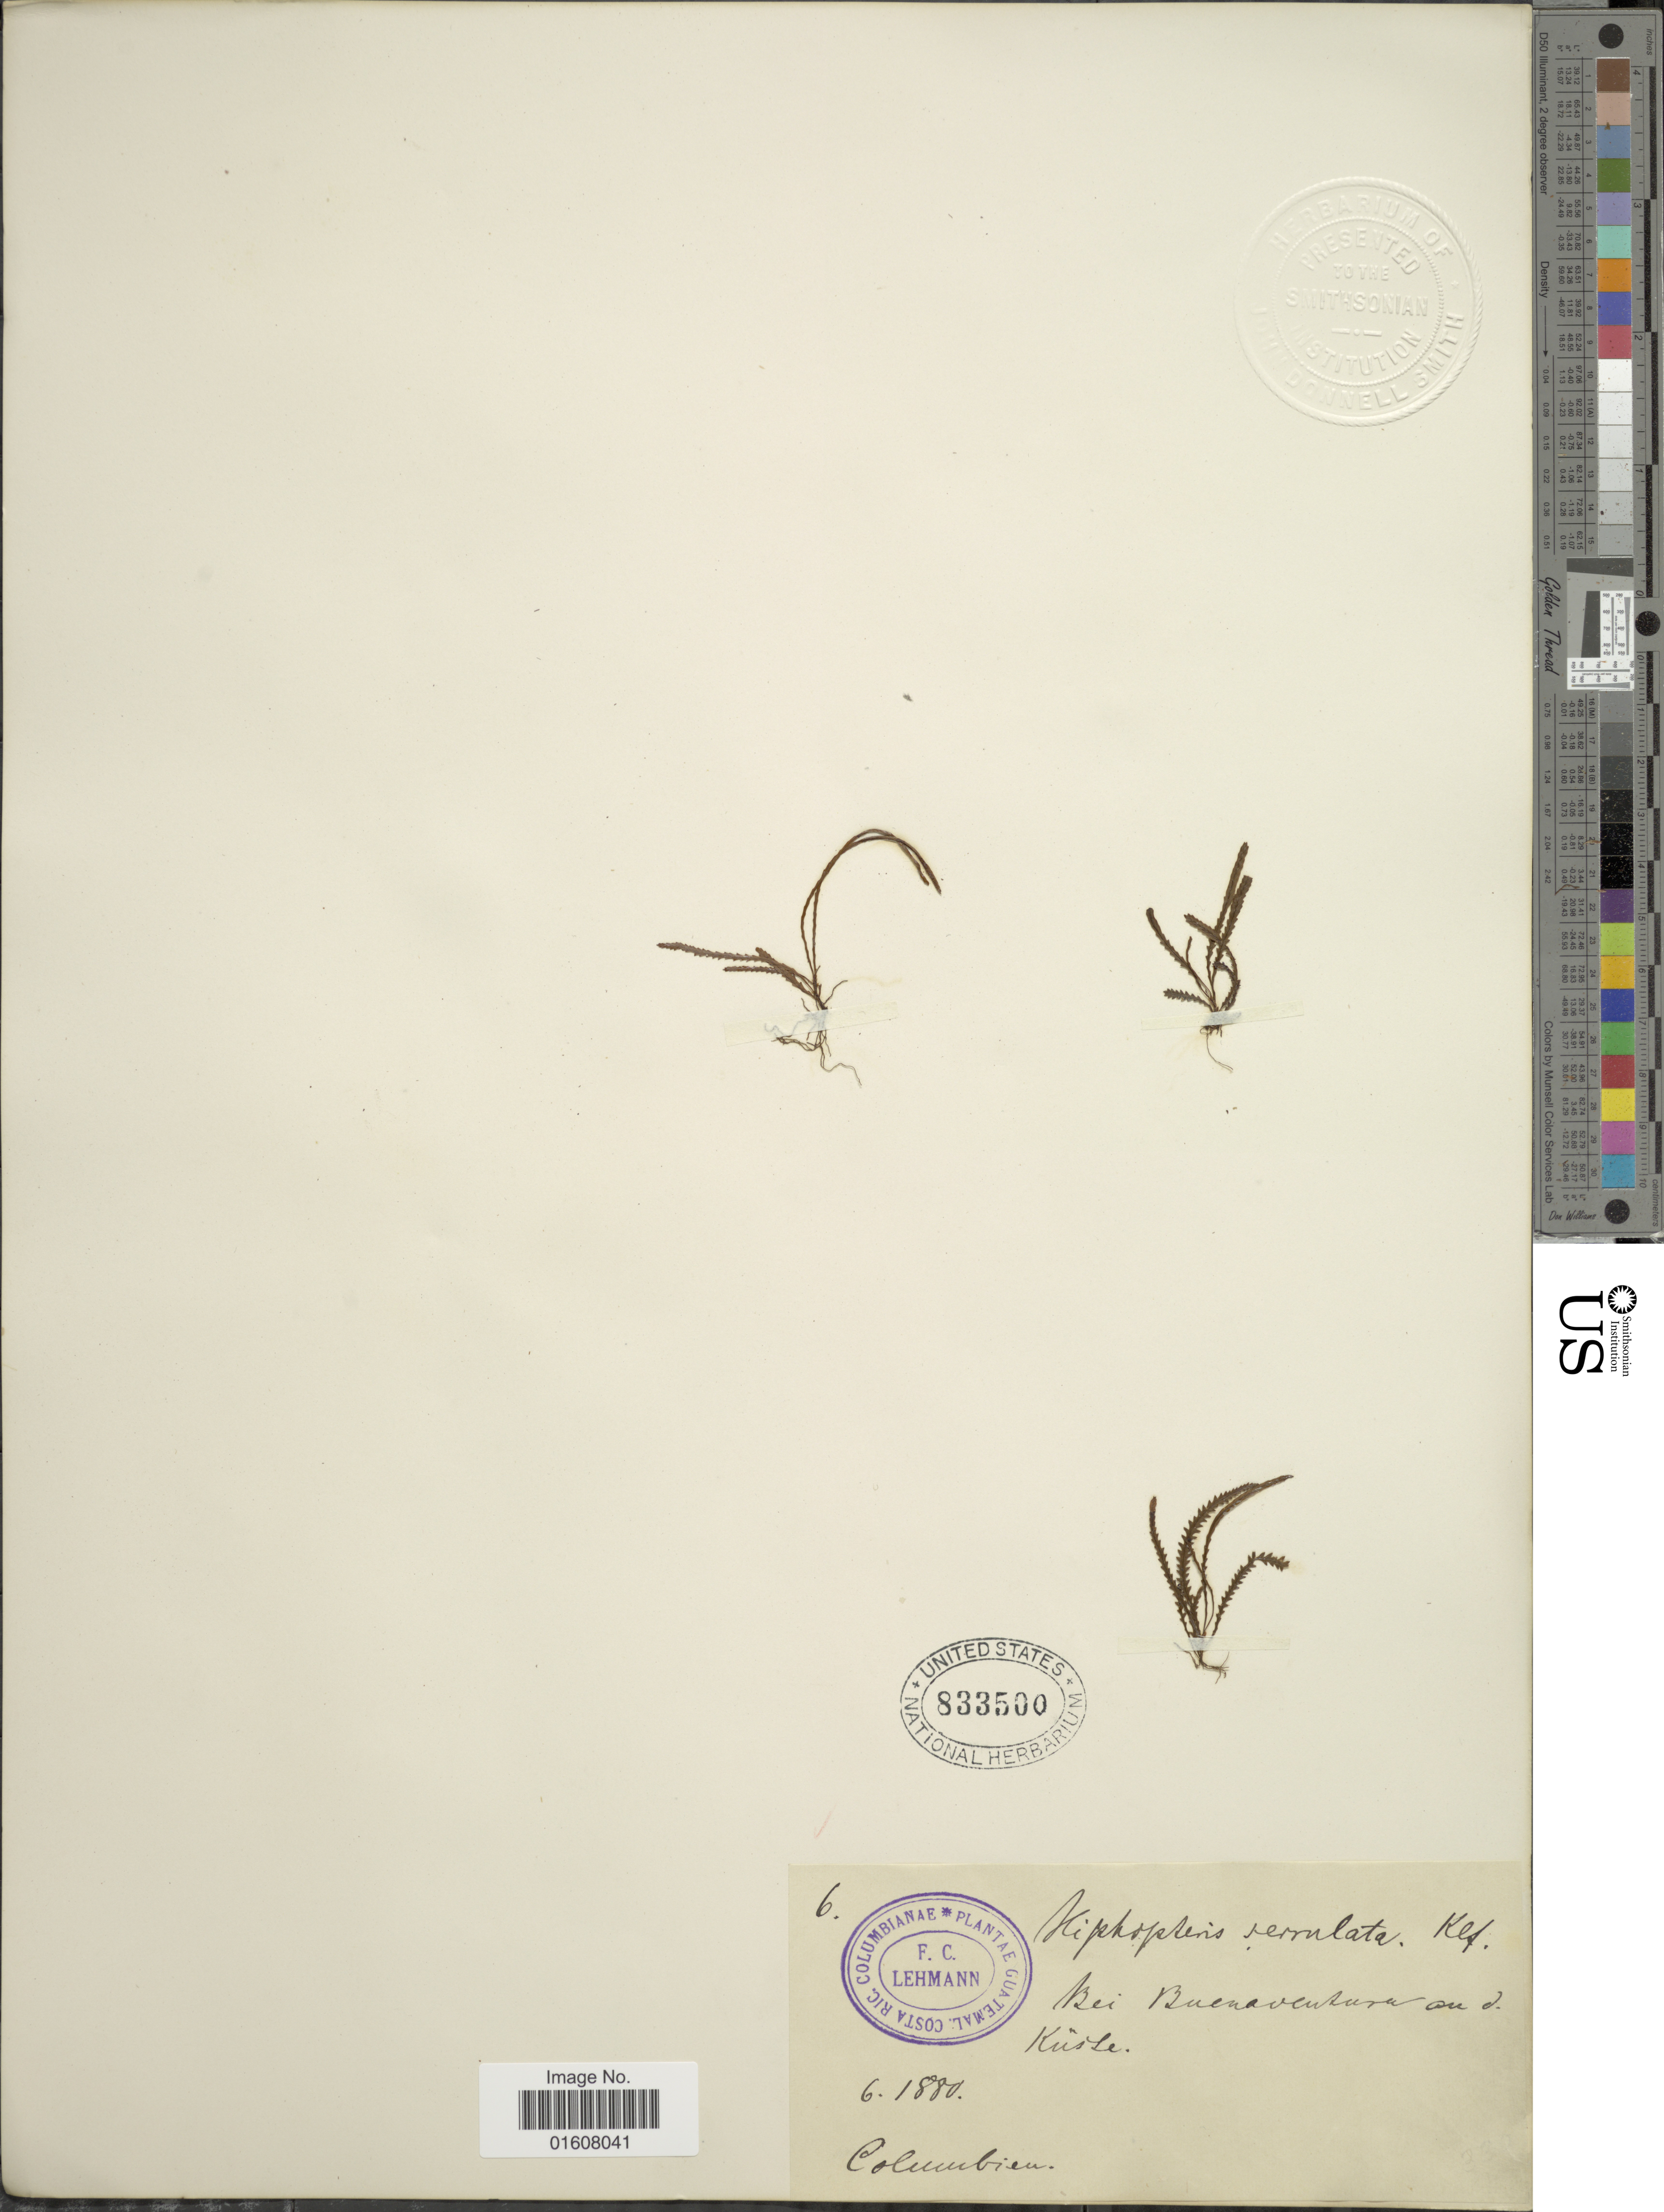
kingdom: Plantae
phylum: Tracheophyta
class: Polypodiopsida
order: Polypodiales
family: Polypodiaceae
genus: Cochlidium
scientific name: Cochlidium serrulatum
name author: (Sw.) L.E. Bishop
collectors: F. C. Lehmann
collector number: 6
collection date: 1880-06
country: Colombia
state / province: Valle del Cauca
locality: Bei Buenaventura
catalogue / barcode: US 833500